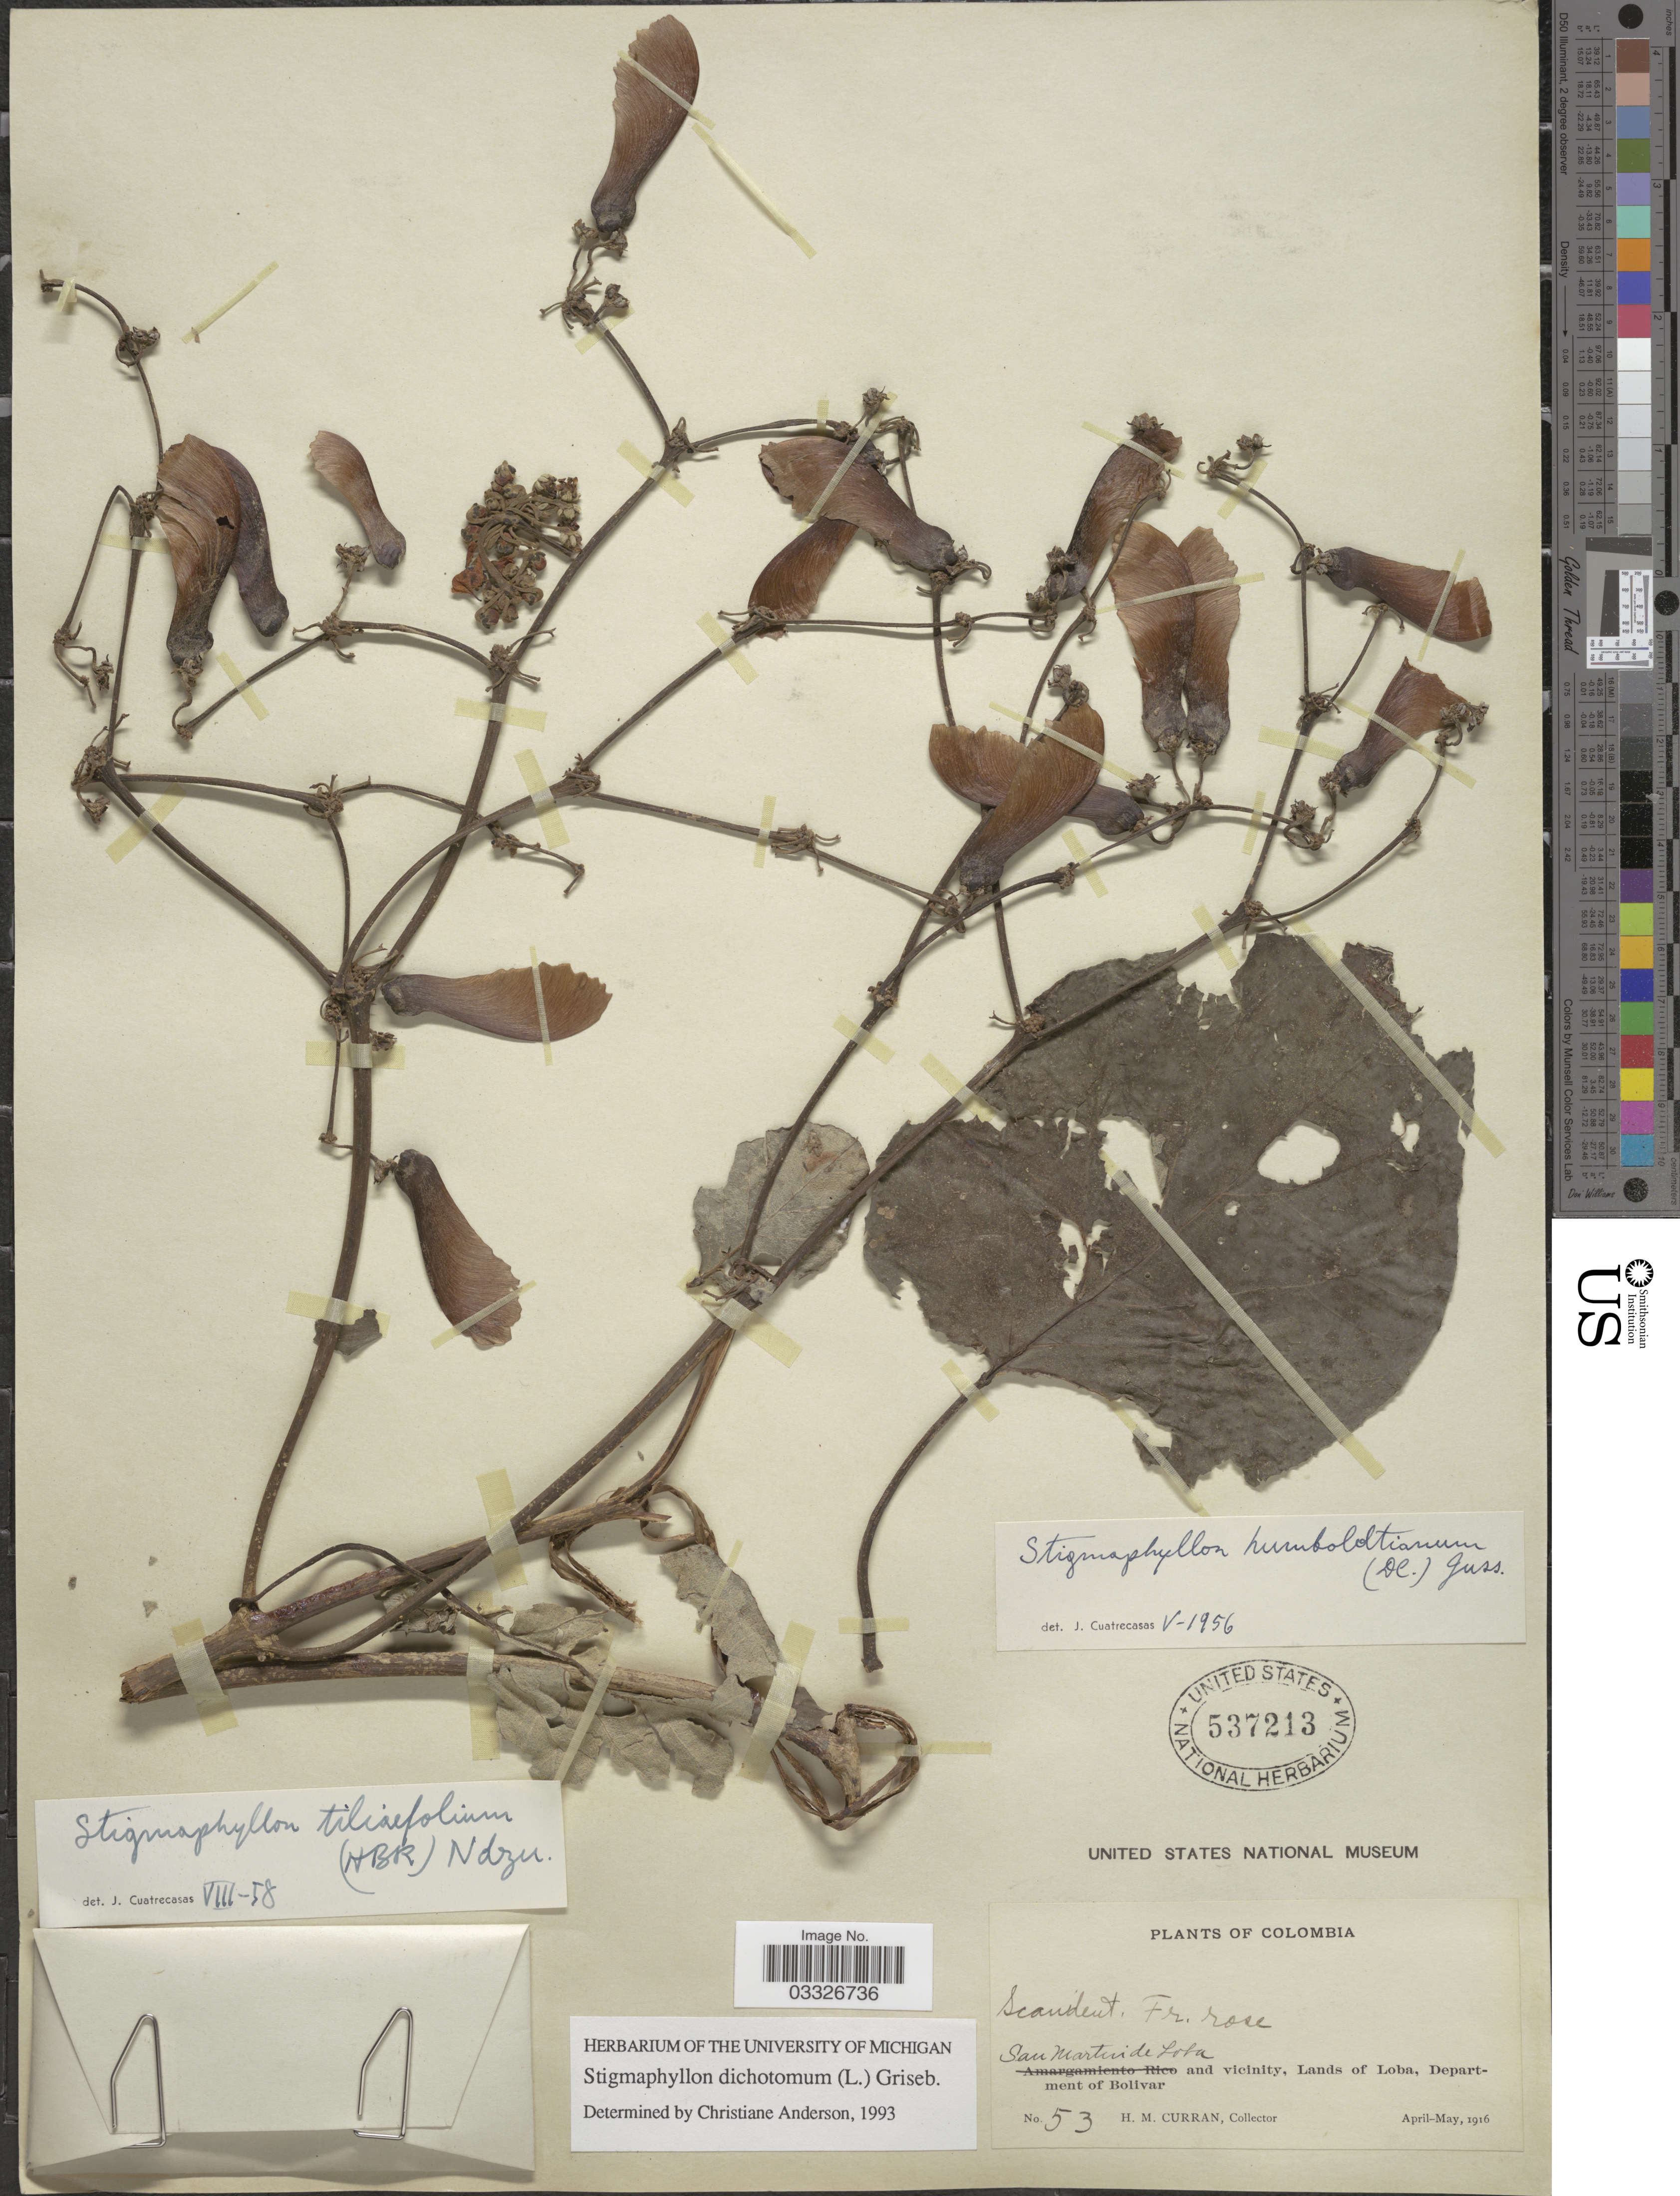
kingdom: Plantae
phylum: Tracheophyta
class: Magnoliopsida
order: Malpighiales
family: Malpighiaceae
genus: Stigmaphyllon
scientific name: Stigmaphyllon dichotomum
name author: Griseb.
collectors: H. M. Curran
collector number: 53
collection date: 1916-04/1916-05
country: Colombia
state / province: Bolívar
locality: San Martin de Loba and vicinity, Lands of Loba, Department of Bolivar.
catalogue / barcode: US 537213